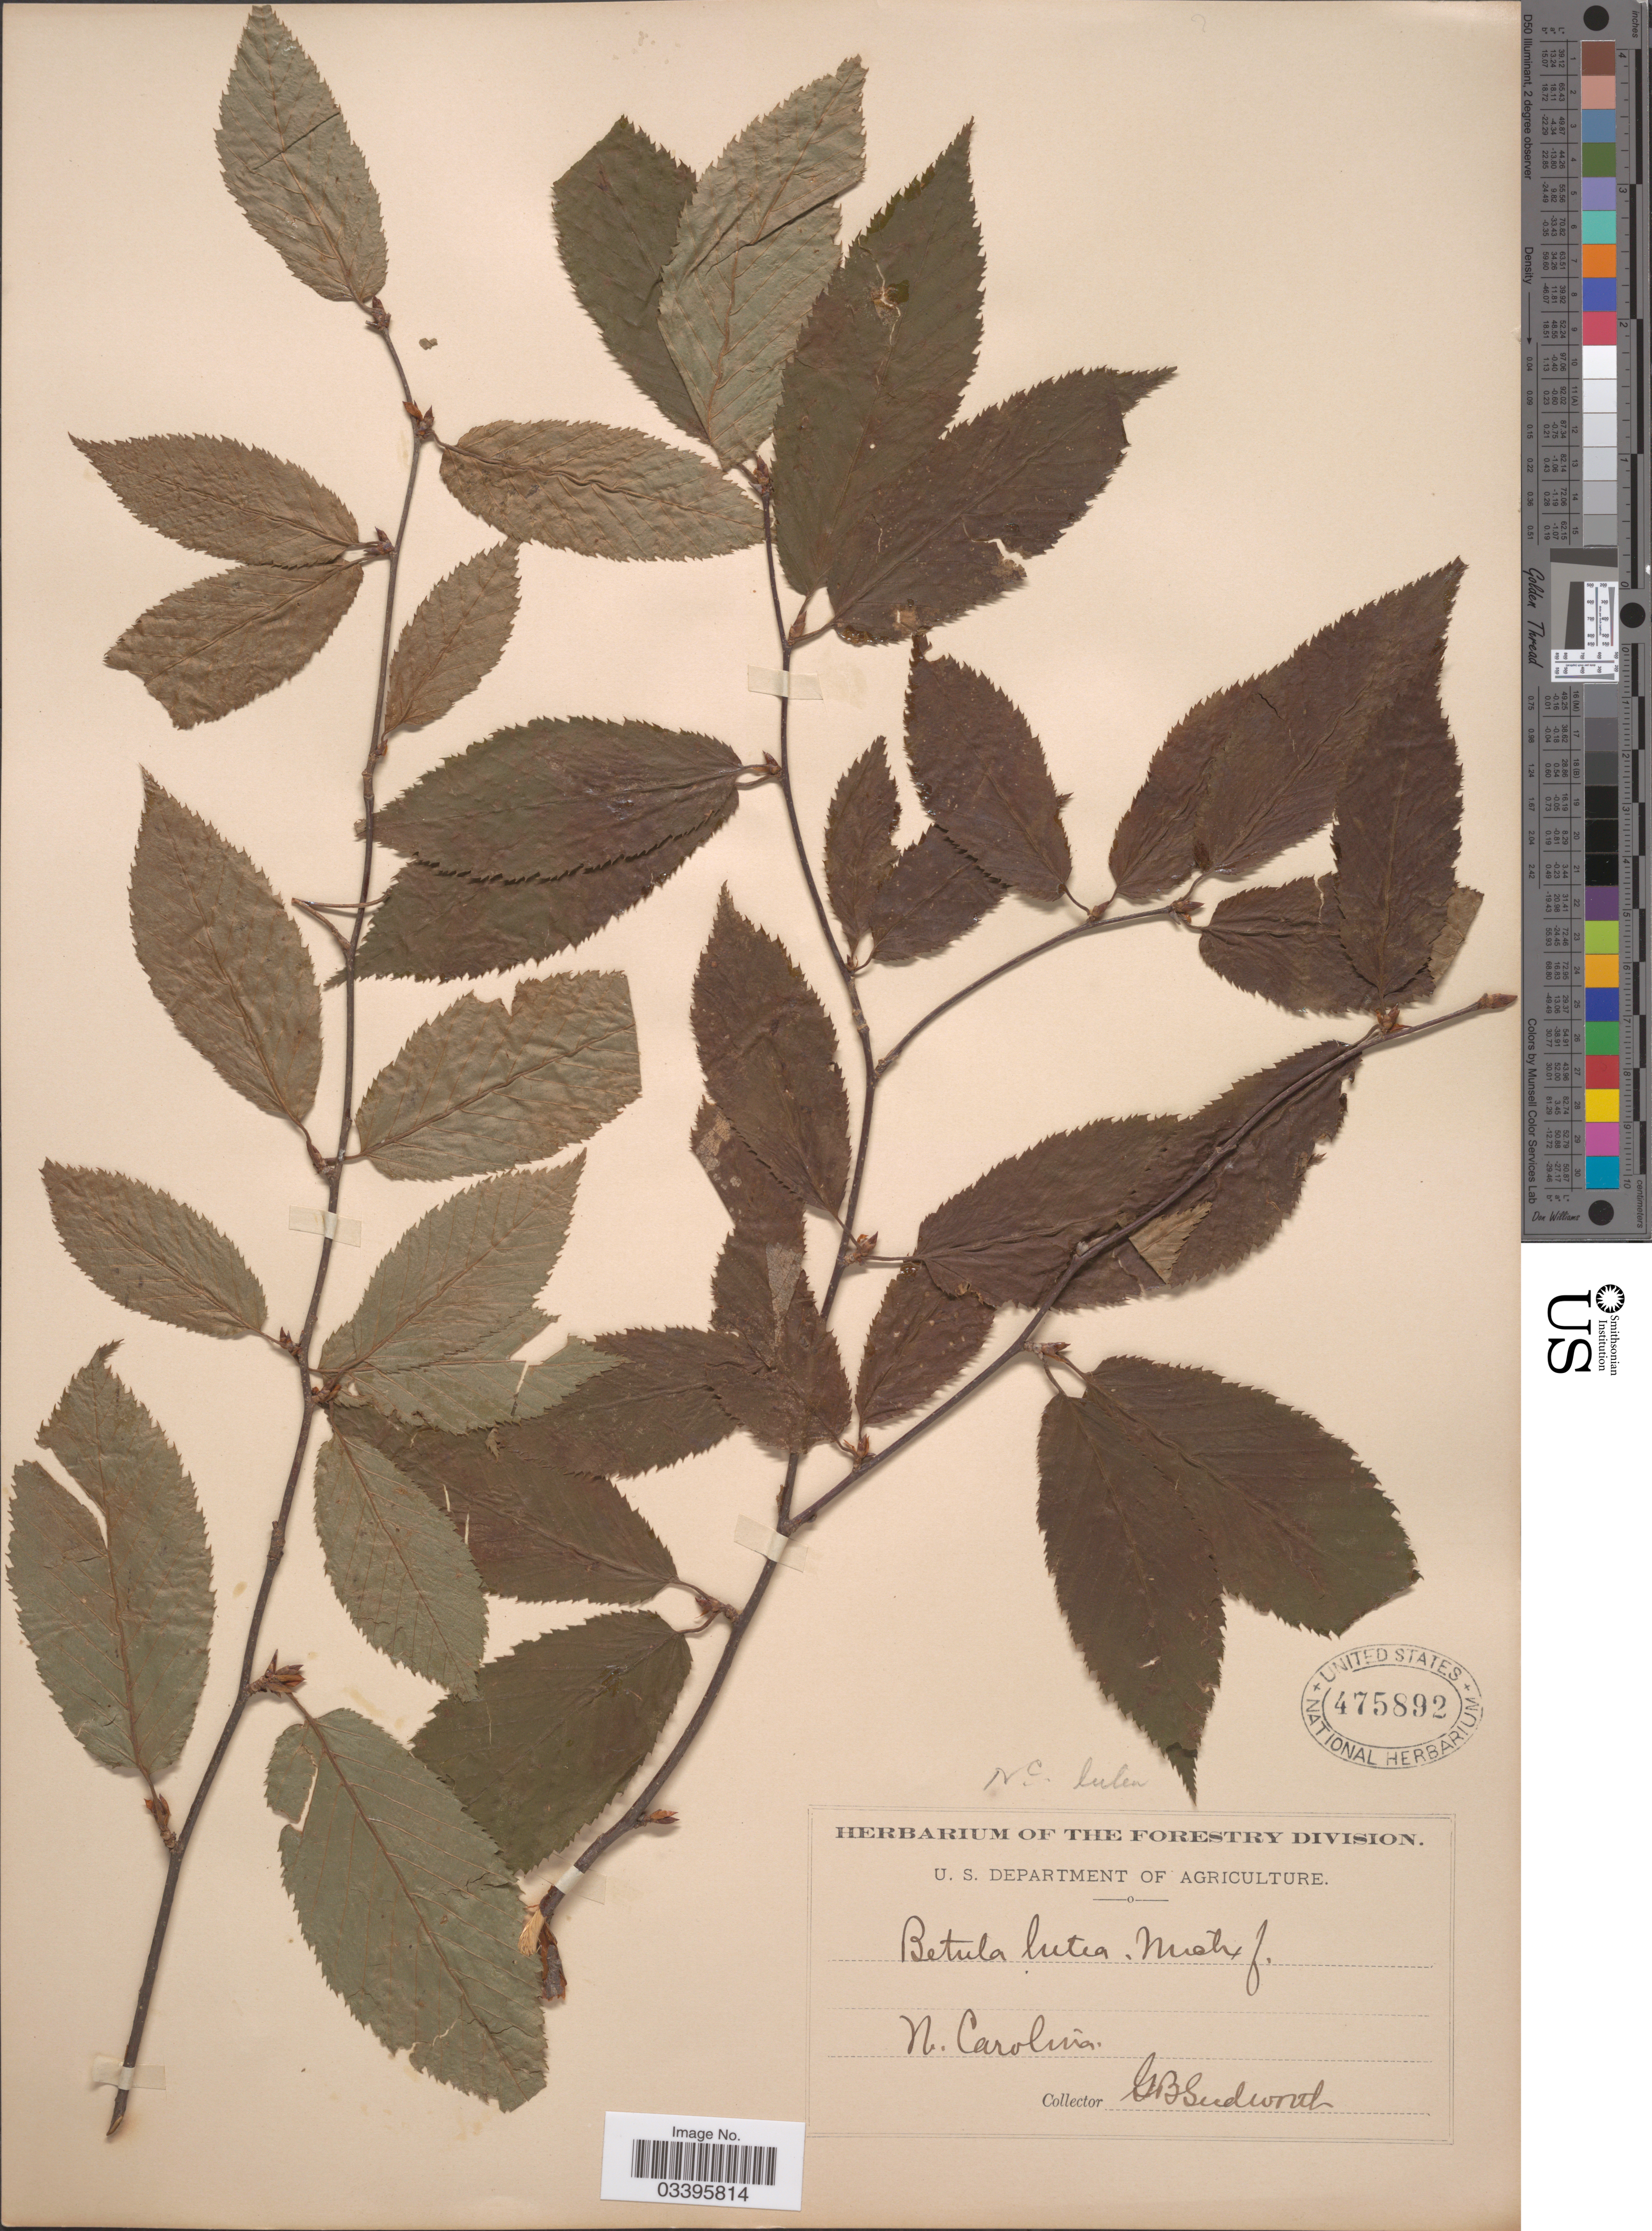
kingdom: Plantae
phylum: Tracheophyta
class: Magnoliopsida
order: Fagales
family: Betulaceae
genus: Betula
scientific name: Betula lutea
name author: F. Michx.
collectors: G. B. Sudworth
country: United States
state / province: North Carolina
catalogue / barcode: US 475892